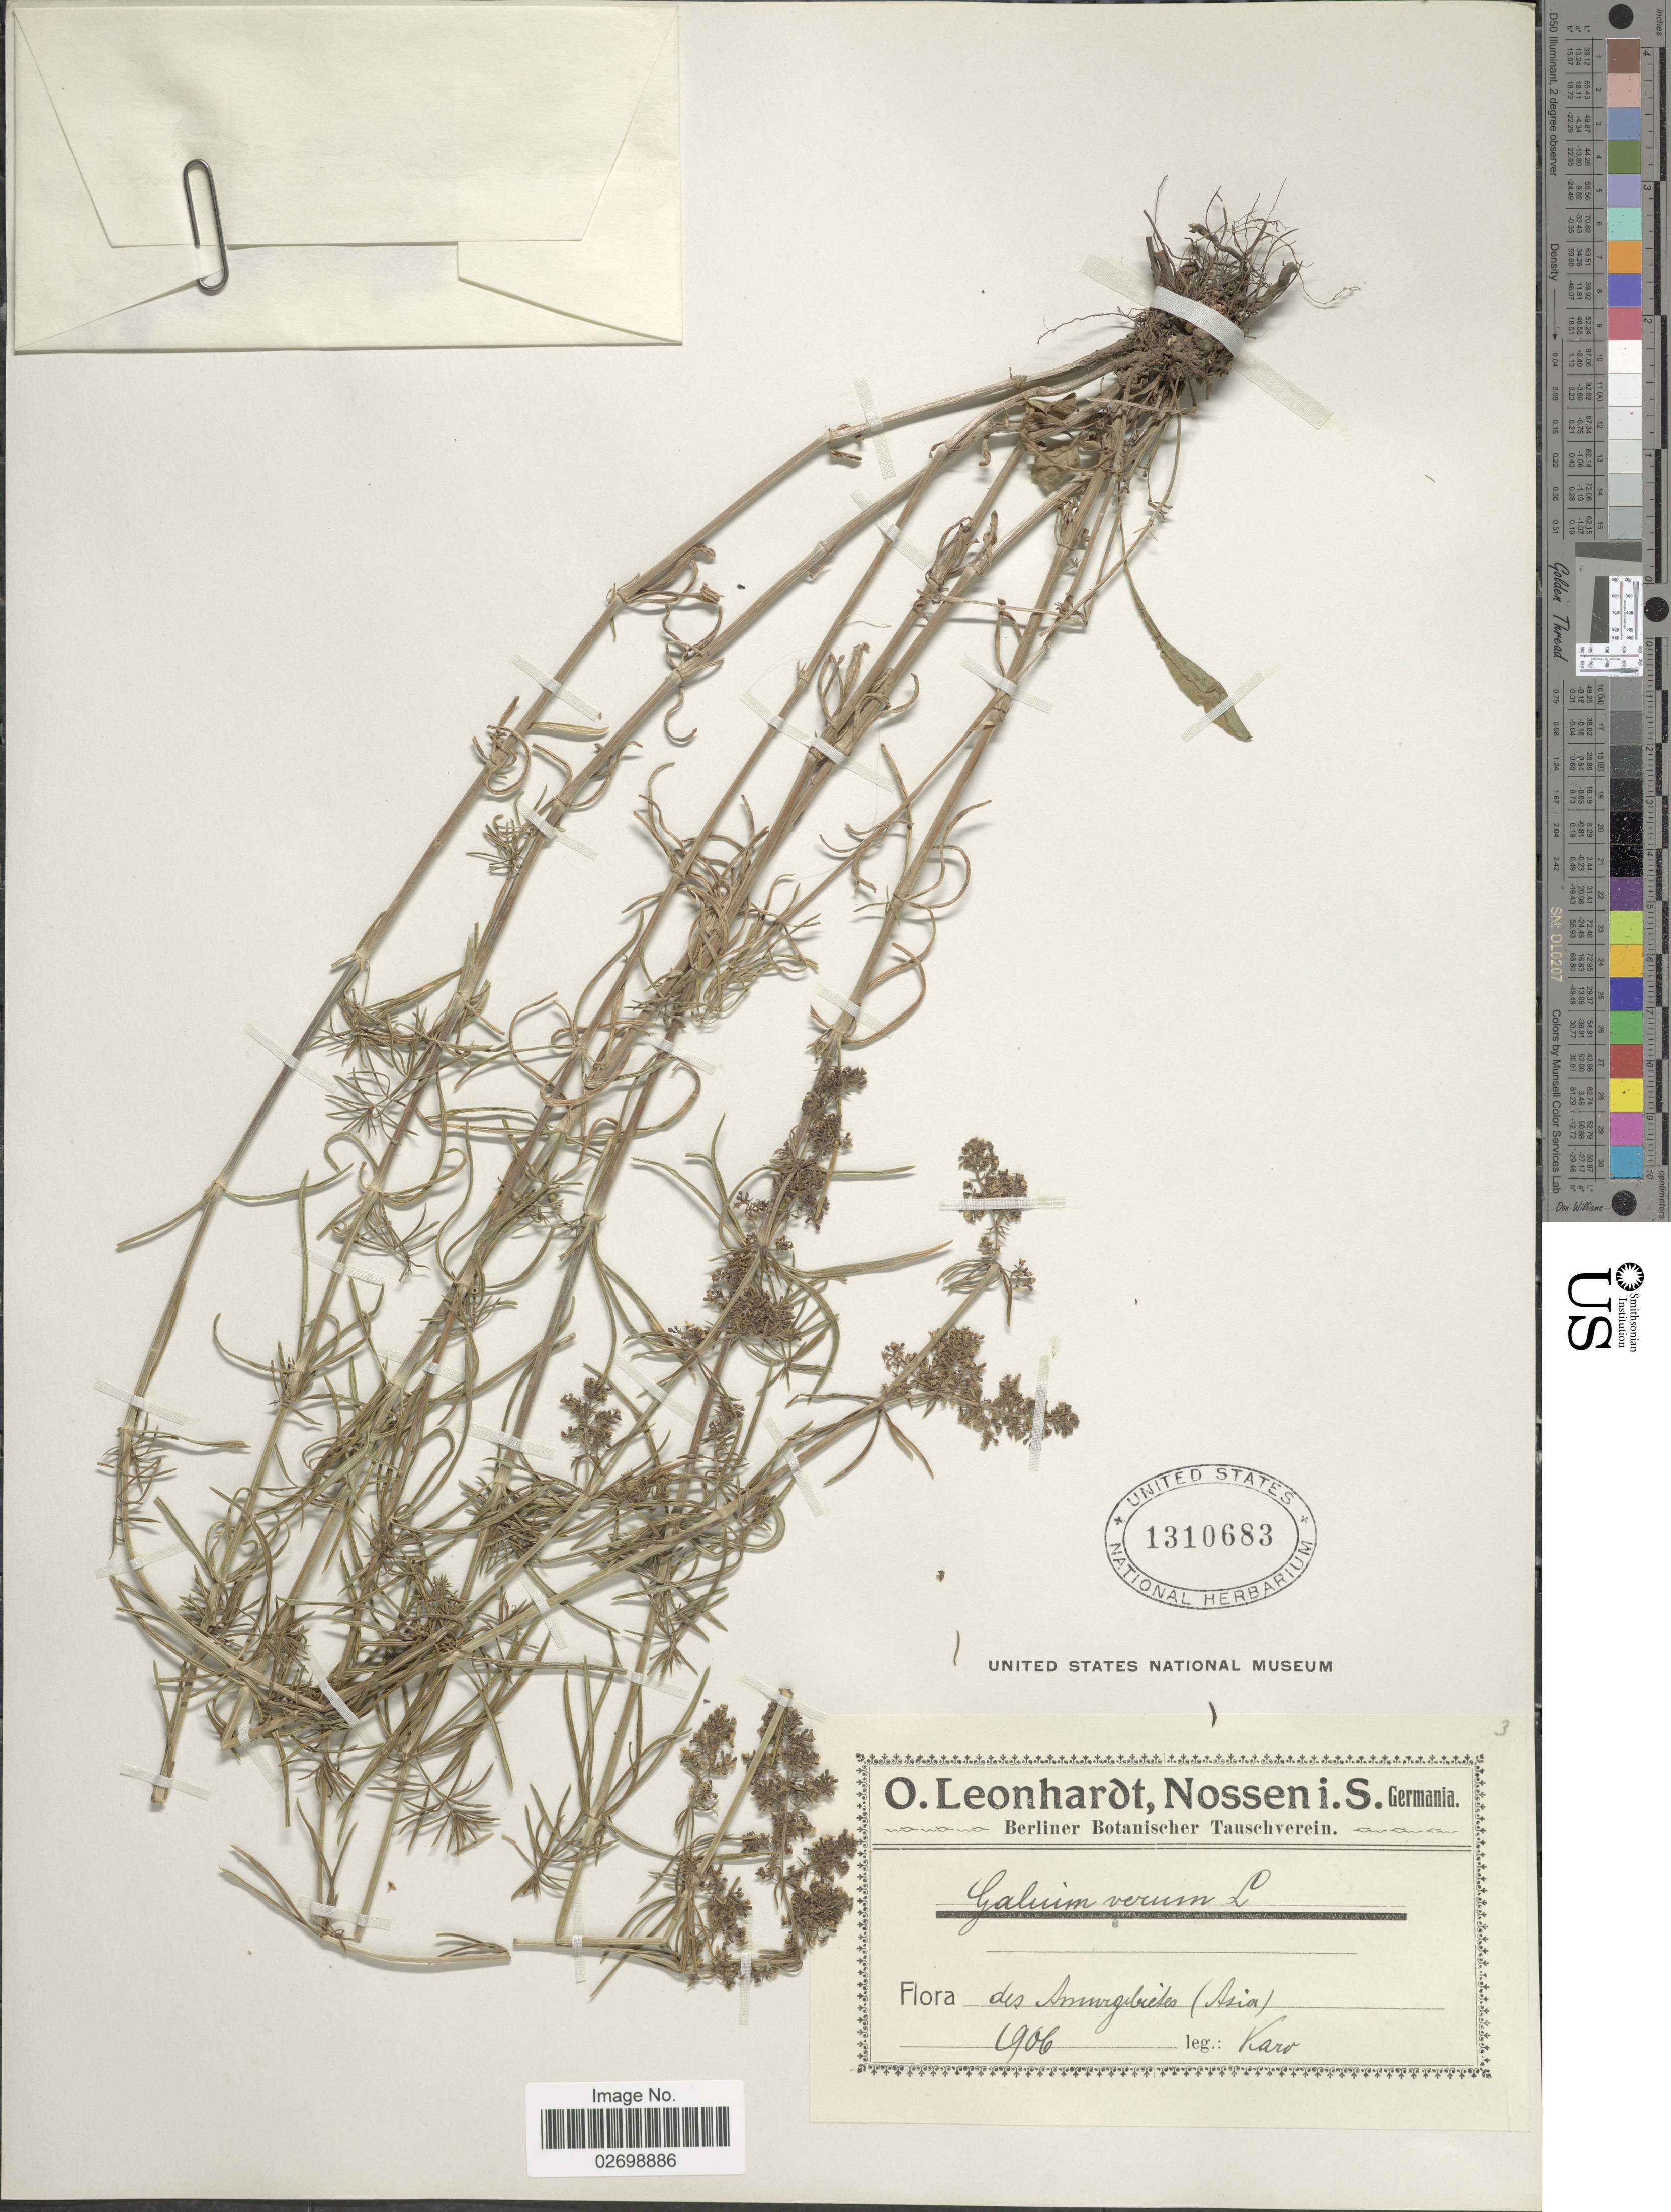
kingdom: Plantae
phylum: Tracheophyta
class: Magnoliopsida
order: Gentianales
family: Rubiaceae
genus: Galium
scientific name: Galium verum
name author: L.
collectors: Karo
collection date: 1906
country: Russian Federation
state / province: Amur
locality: Amurgebietes (Asia)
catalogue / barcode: US 1310683